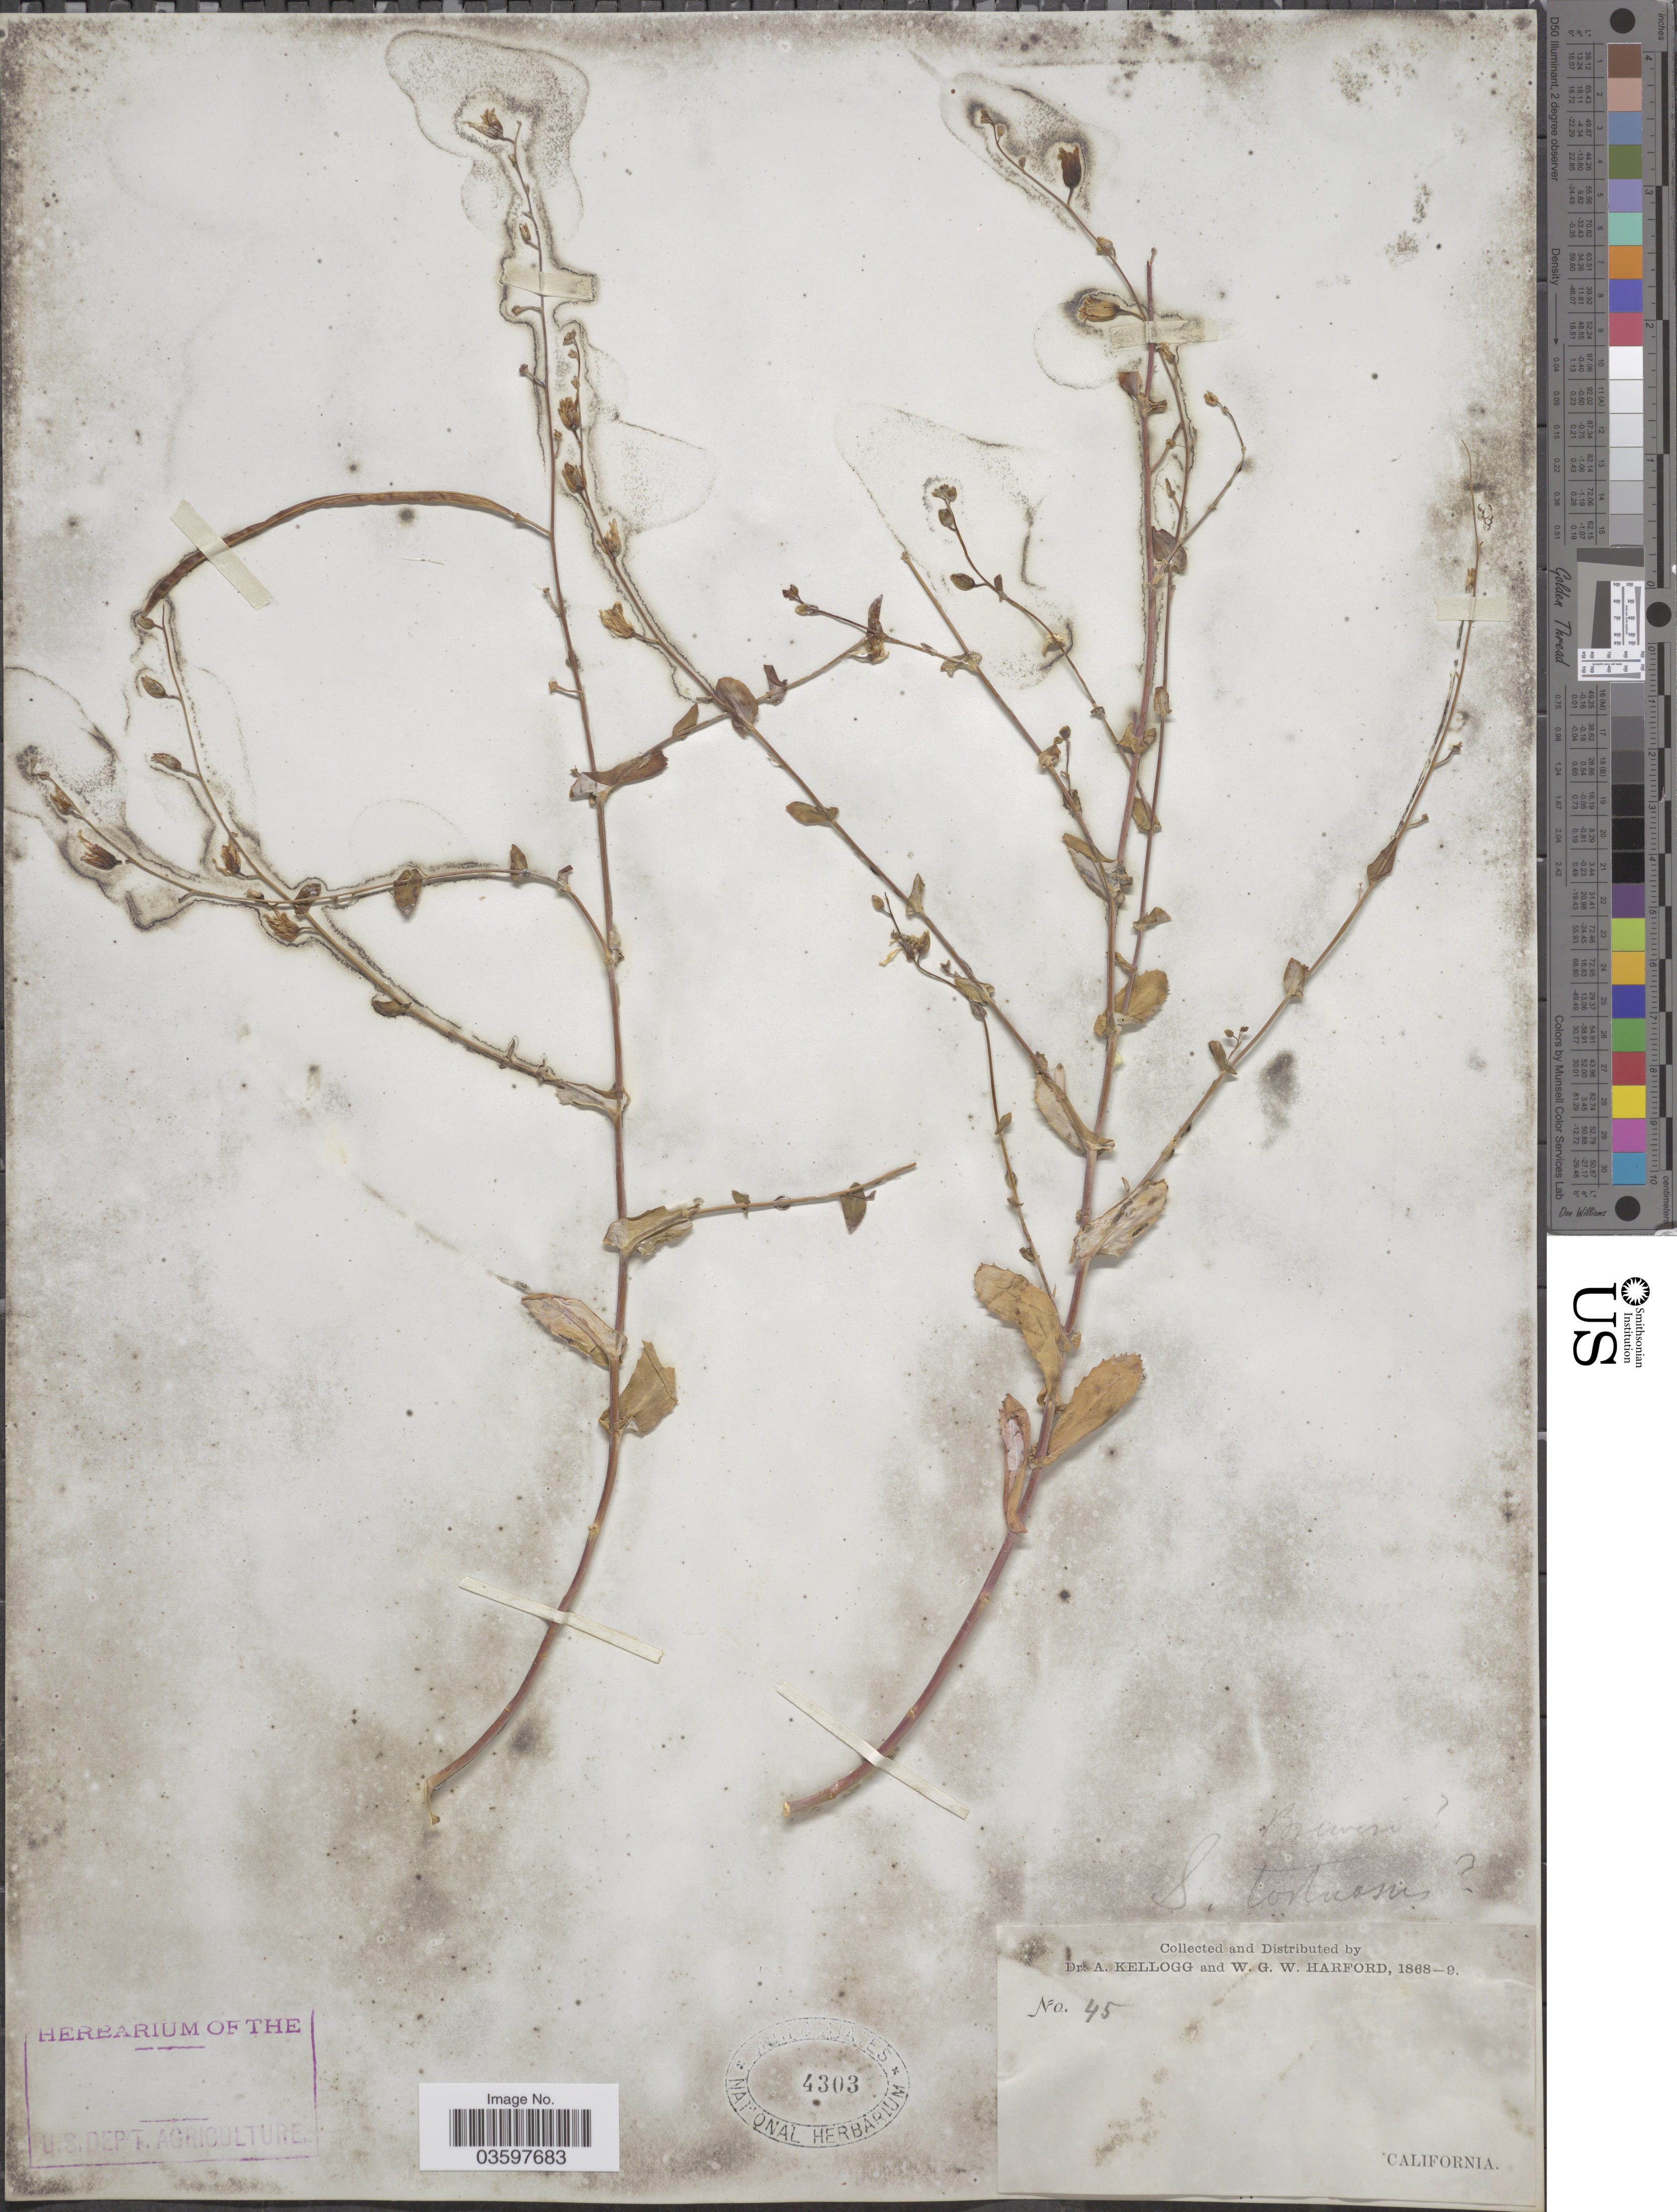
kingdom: Plantae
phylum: Tracheophyta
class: Magnoliopsida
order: Brassicales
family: Brassicaceae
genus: Streptanthus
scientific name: Streptanthus tortuosus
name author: Kellogg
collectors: A. Kellog & W. G. W. Harford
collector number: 45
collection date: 1868/1869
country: United States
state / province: California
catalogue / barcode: US 4303